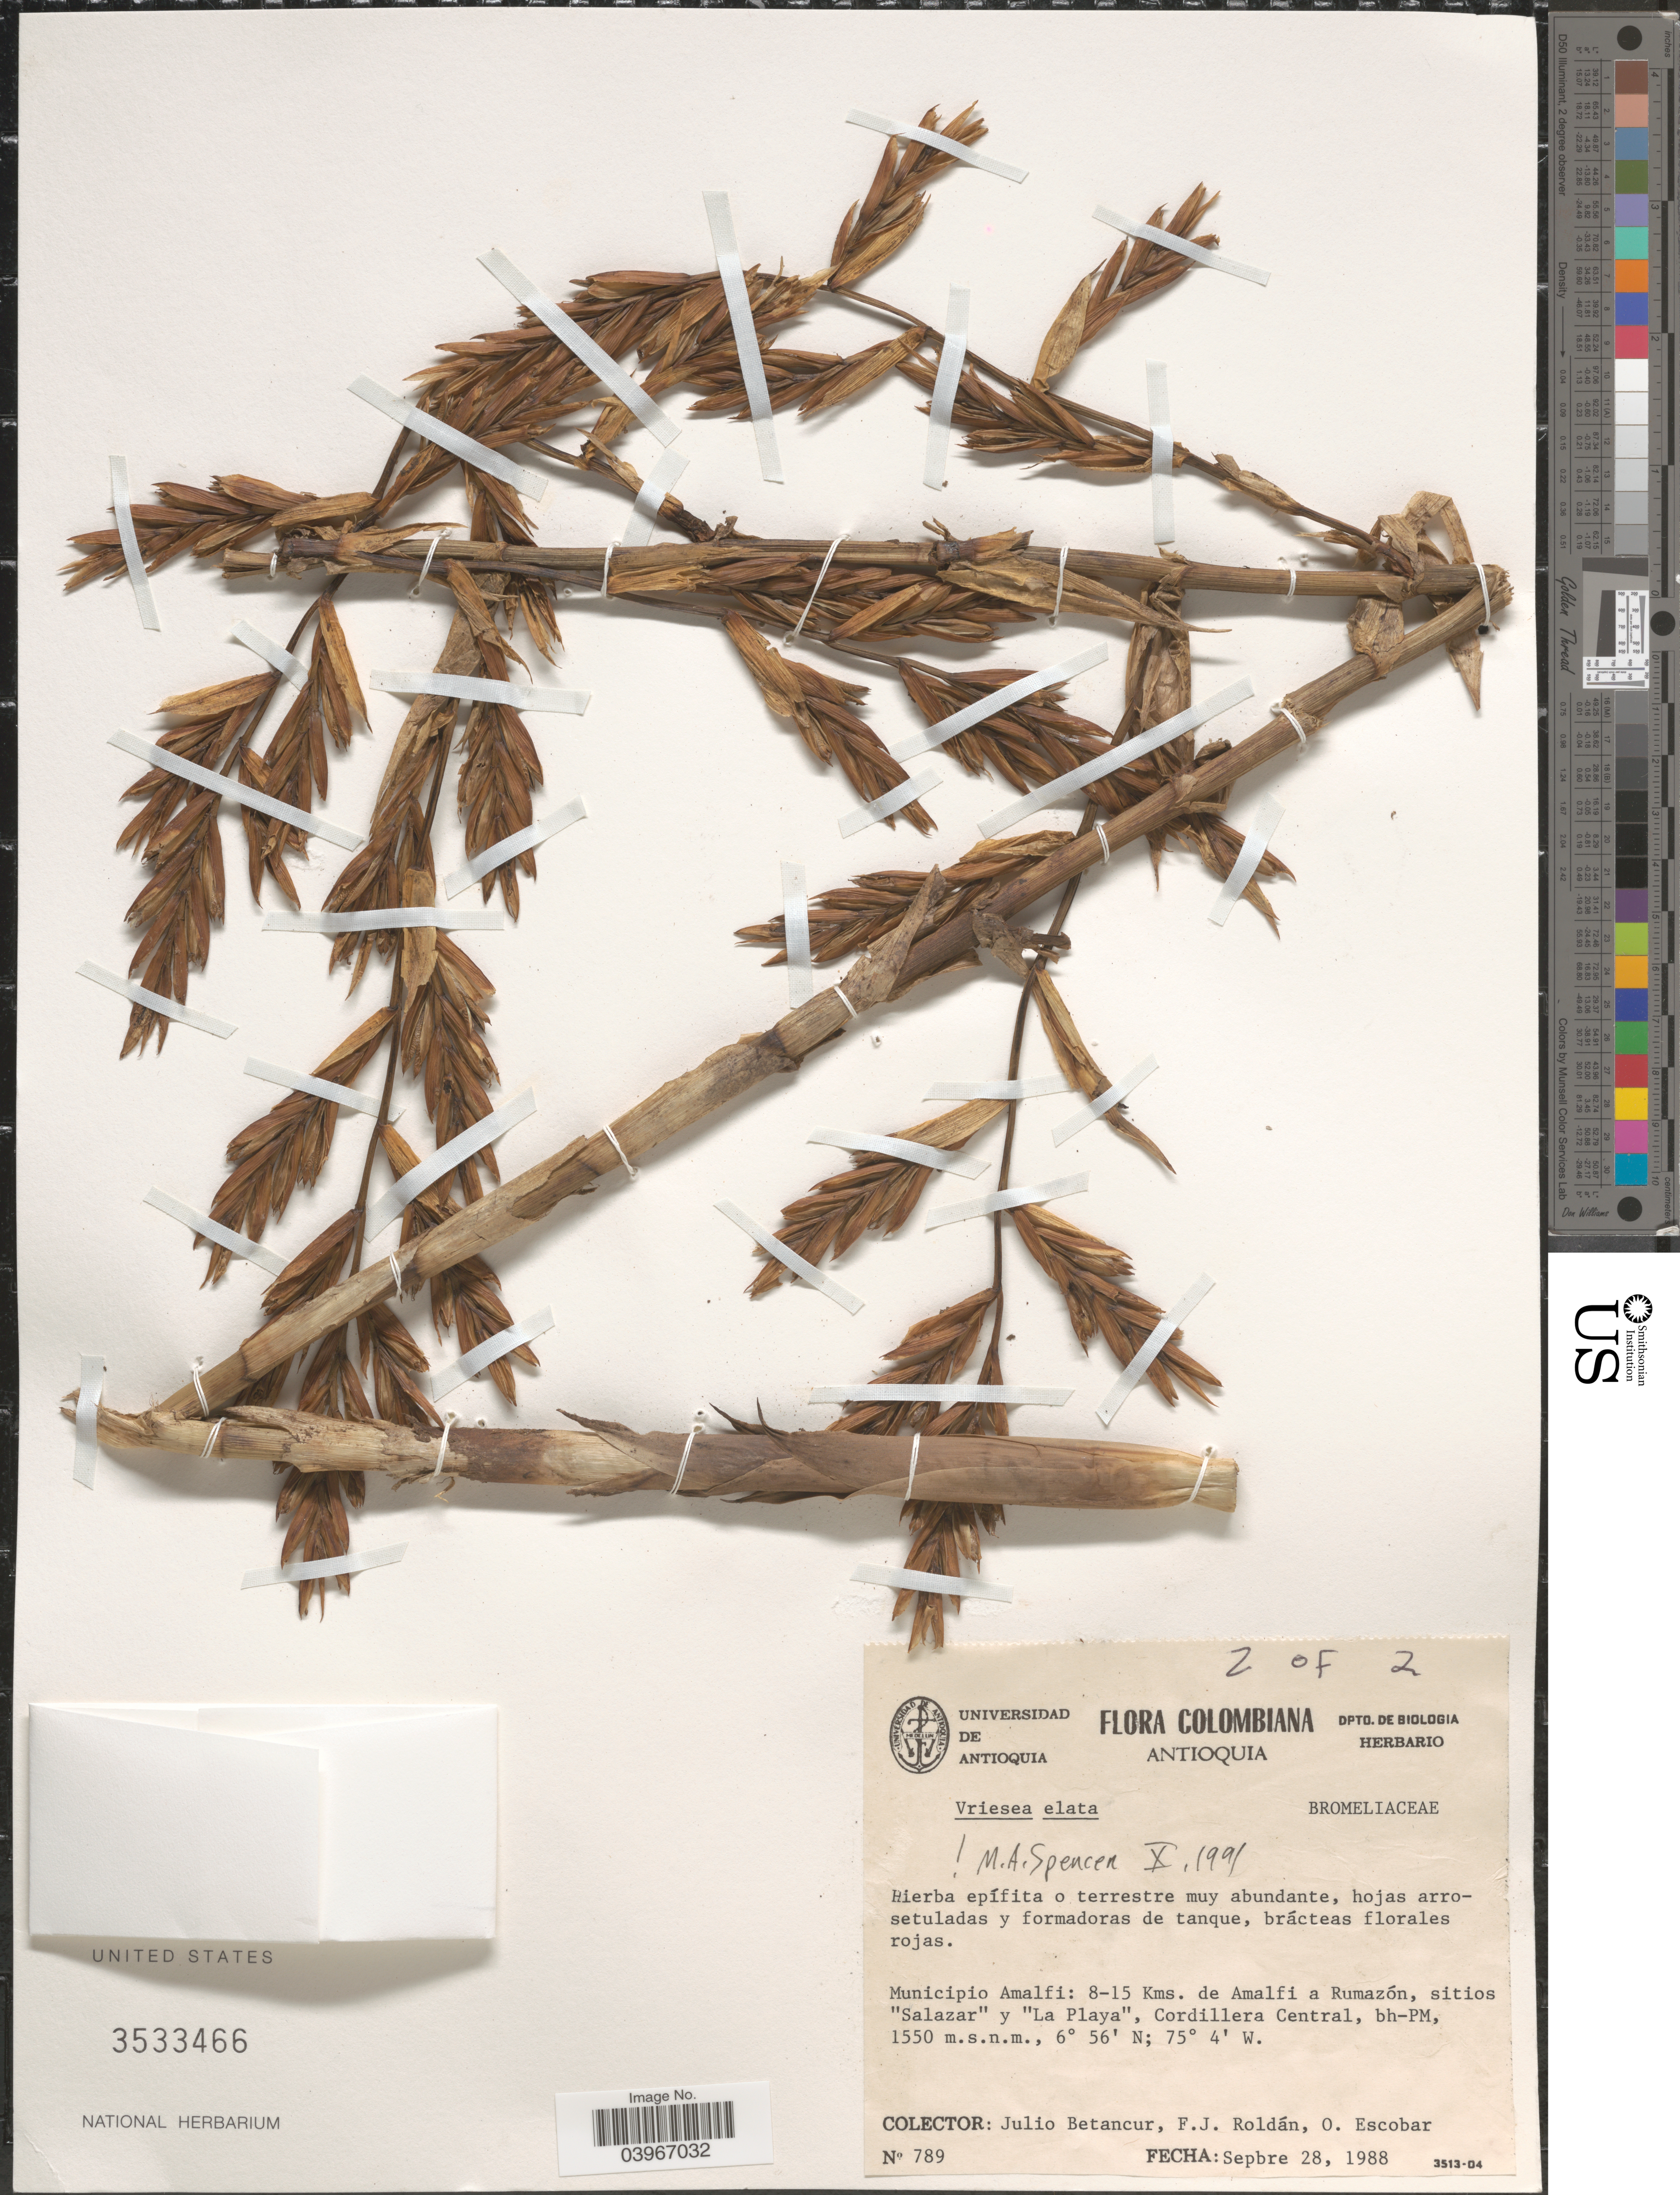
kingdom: Plantae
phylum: Tracheophyta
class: Liliopsida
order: Poales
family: Bromeliaceae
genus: Vriesea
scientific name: Vriesea elata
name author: (Baker) L.B. Sm.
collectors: J. Betancur, F. J. Roldán & O. Escobar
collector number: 789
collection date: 1988-09-28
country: Colombia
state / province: Antioquia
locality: Municipio Amalfi: 8-15 Kms. de Amalfi a Rumazón, sitios "Salazar" y "La Playa", Cordillera Central.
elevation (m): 1550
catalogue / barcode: US 3533466